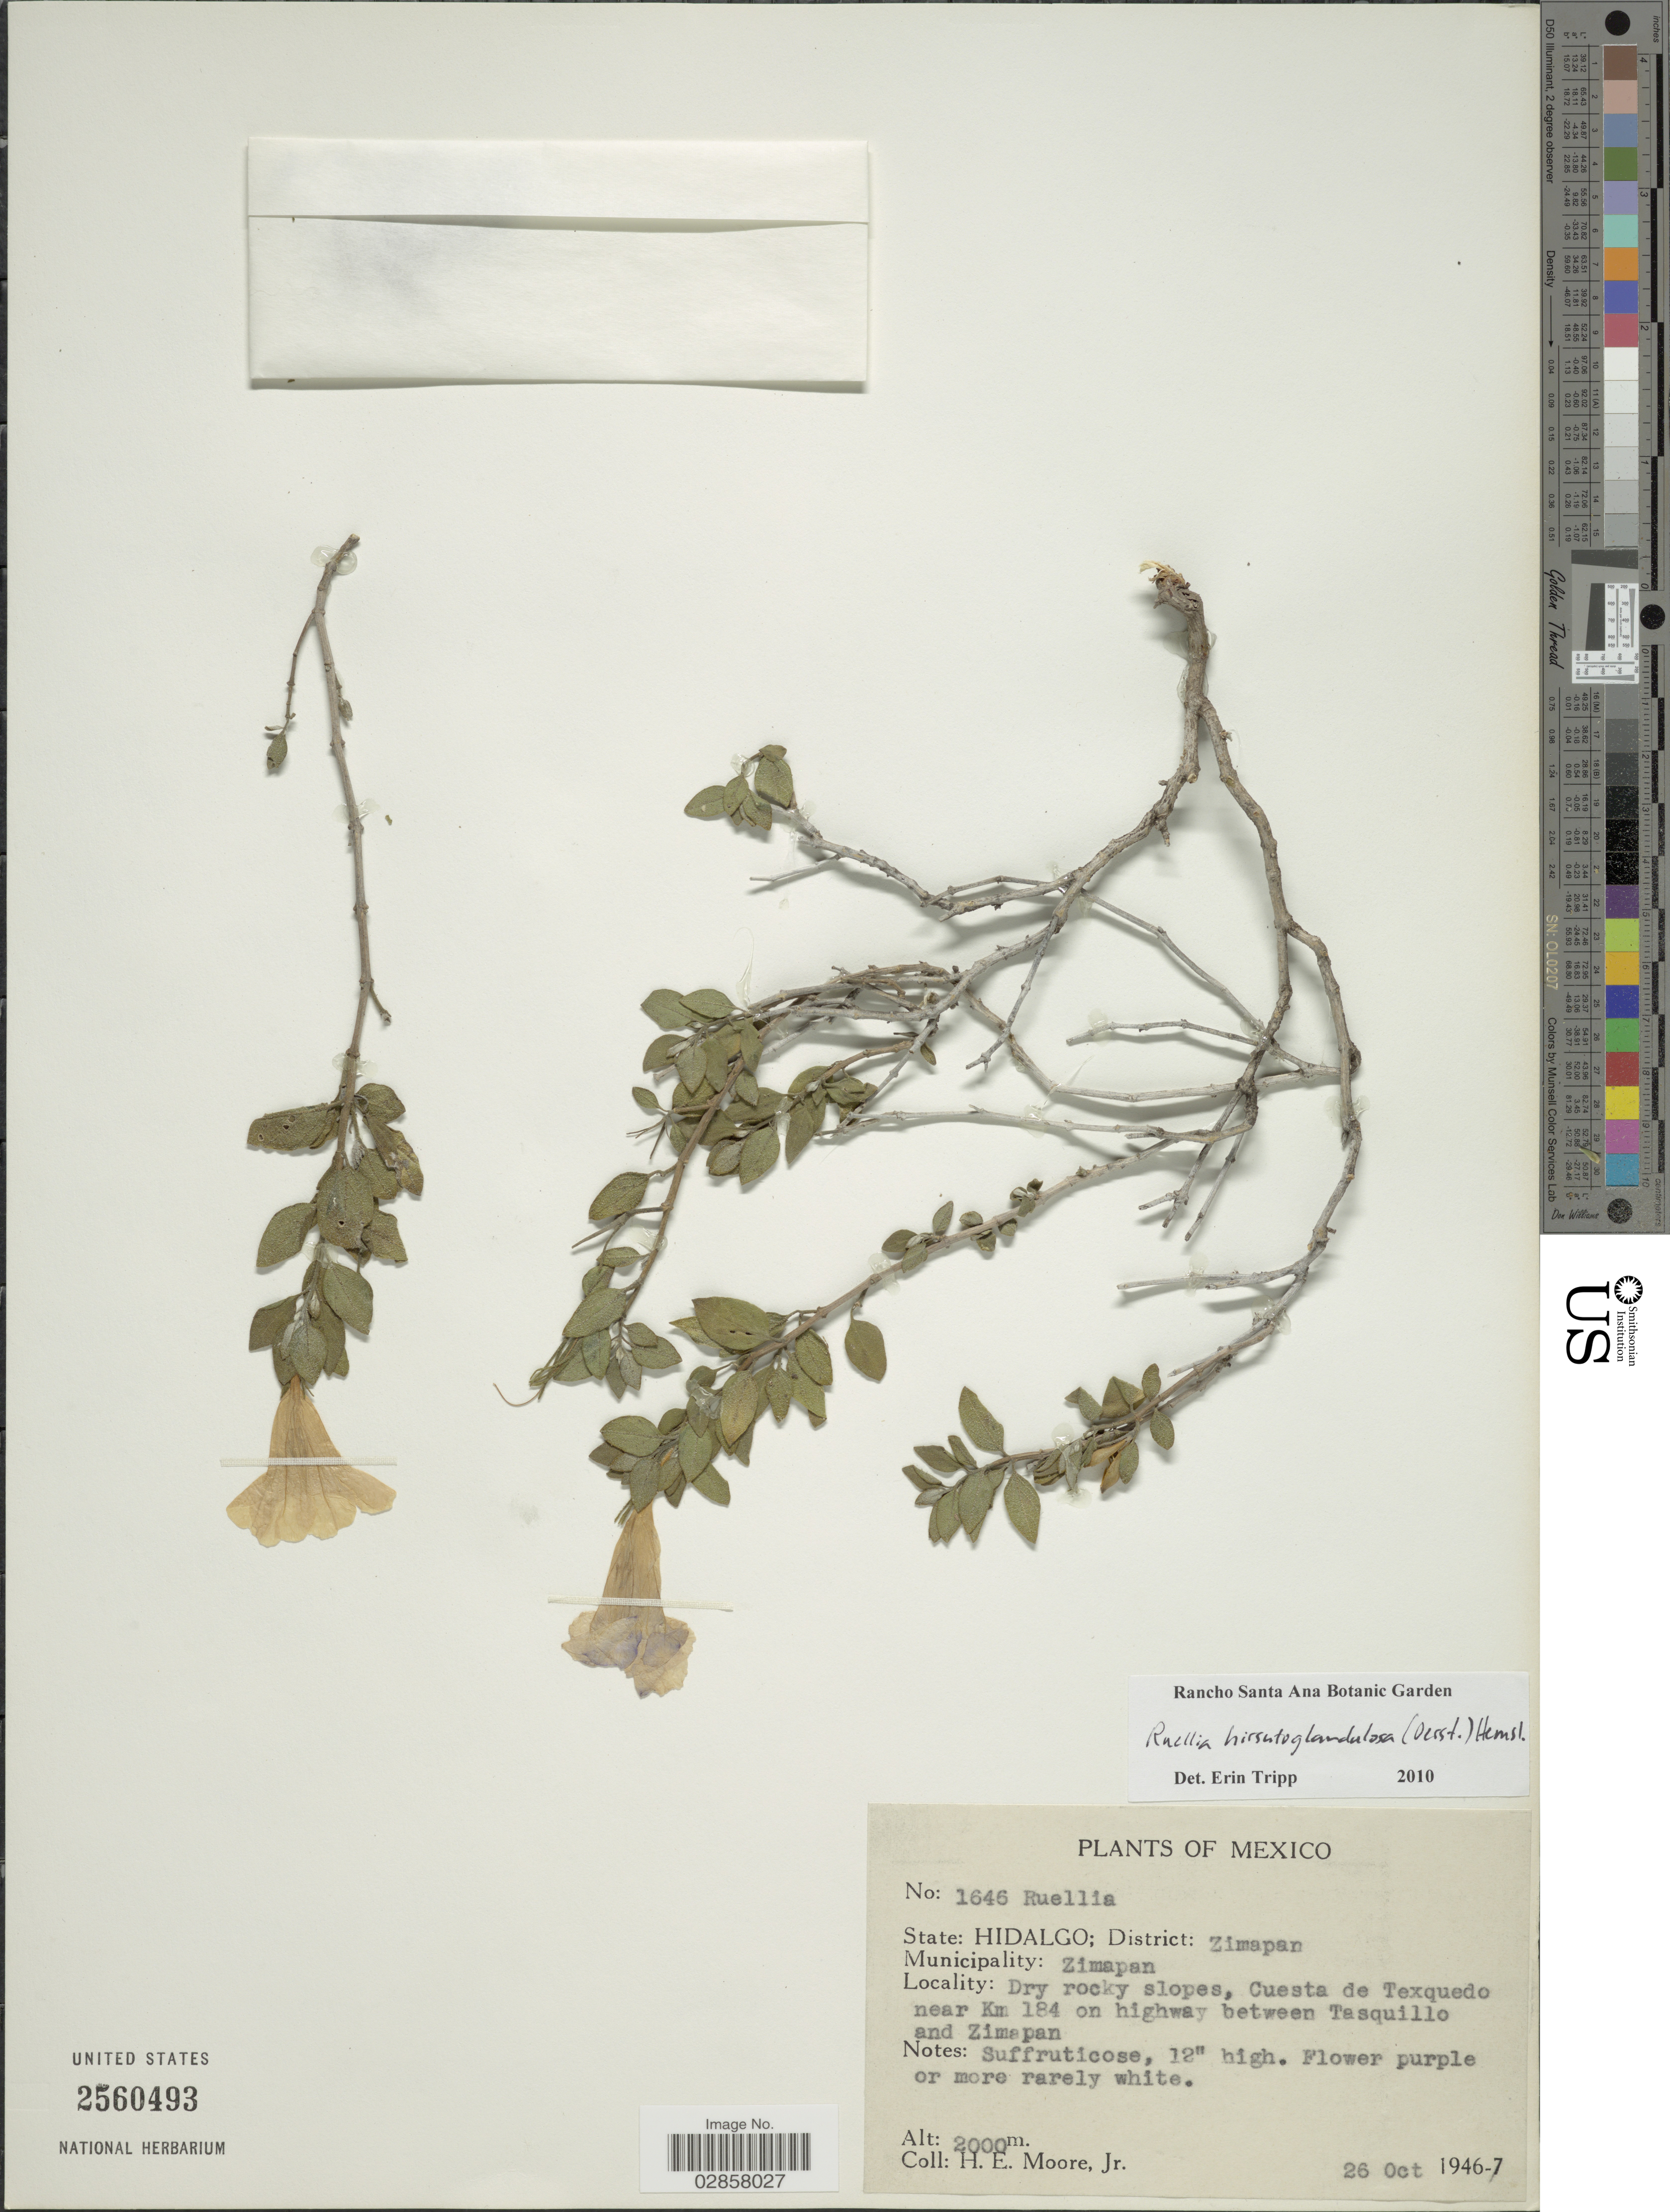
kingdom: Plantae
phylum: Tracheophyta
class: Magnoliopsida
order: Lamiales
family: Acanthaceae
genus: Ruellia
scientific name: Ruellia rosea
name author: (Nees) Hemsl.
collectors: H. Moore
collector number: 1646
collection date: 1946-10-26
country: Mexico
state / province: Hidalgo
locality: District: Zimapan. Municipality: Zimapan. Dry rocky slopes, Cuesta de Texquedo near Km 184 on highway between Tasquillo and Zimapan.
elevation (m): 2000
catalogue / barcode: US 2560493